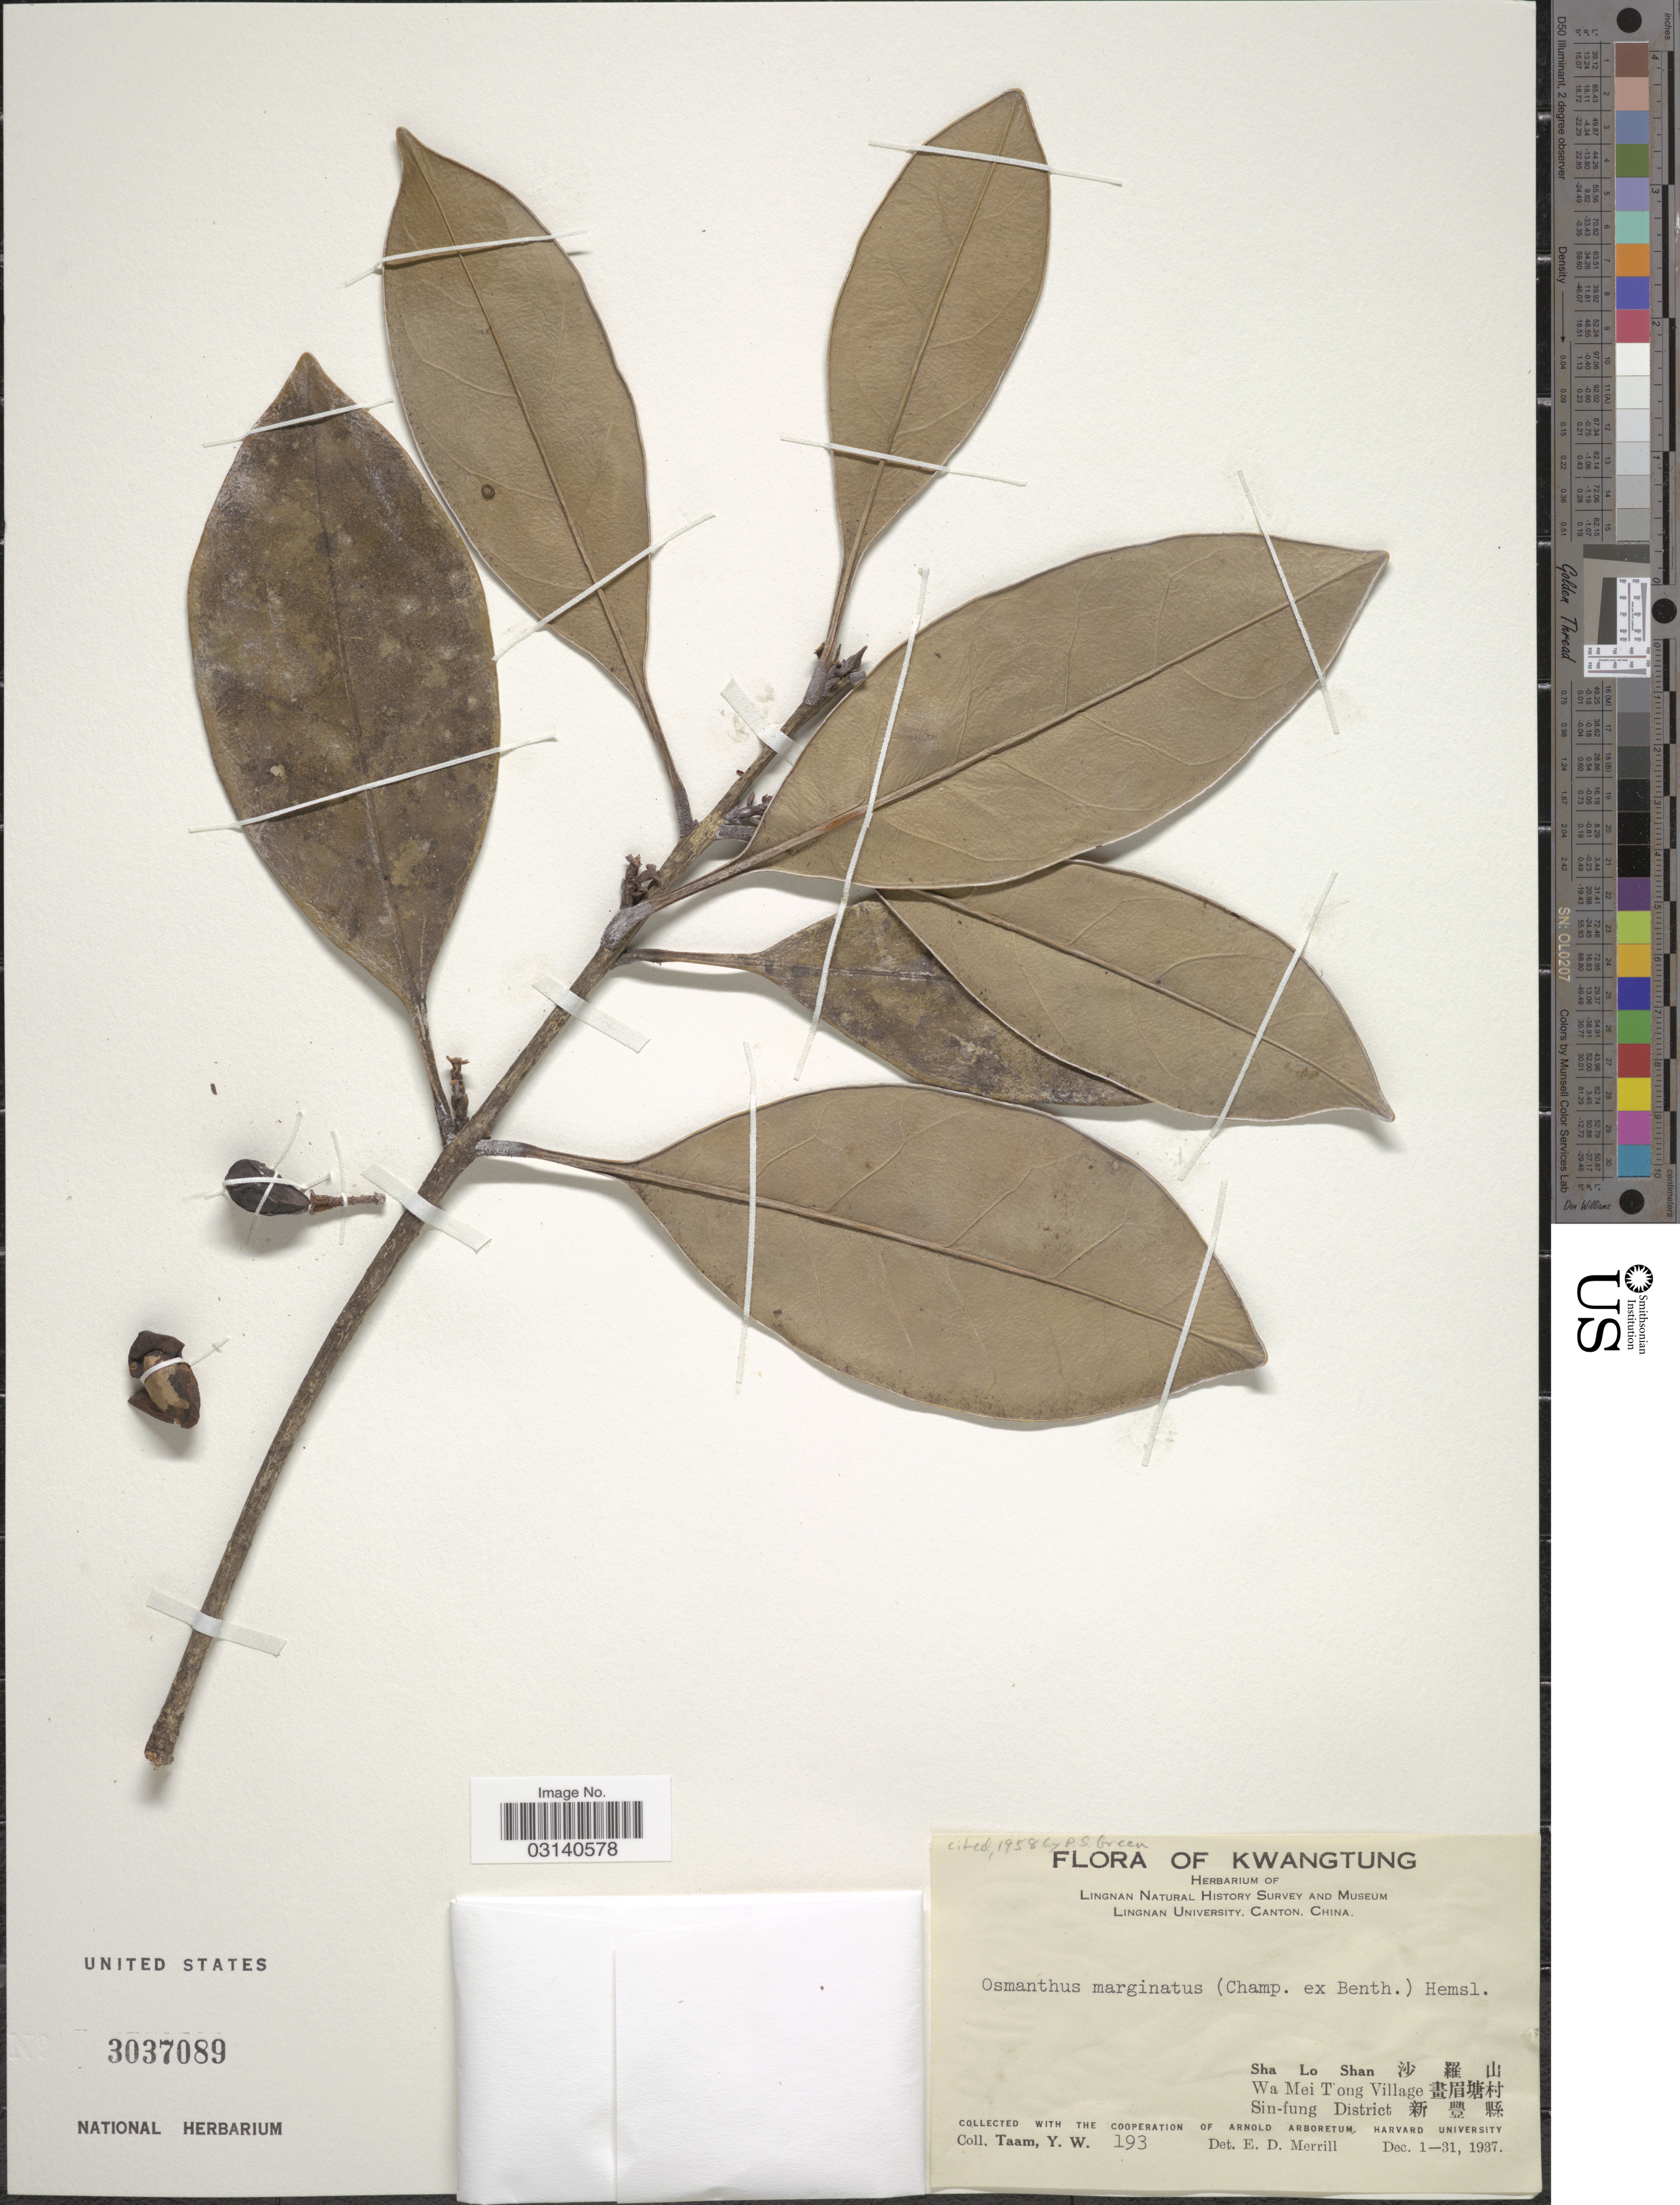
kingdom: Plantae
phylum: Tracheophyta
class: Magnoliopsida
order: Lamiales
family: Oleaceae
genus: Osmanthus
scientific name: Osmanthus marginatus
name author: (Champ. ex Benth.) Hemsl.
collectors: Y. W. Taam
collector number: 193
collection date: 1937-12-01/1937-12-31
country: China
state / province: Guangdong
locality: Kwangtung, Sha Lo Shan, Wa Mei T'ong Village, Sin-fung District.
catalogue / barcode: US 3037089